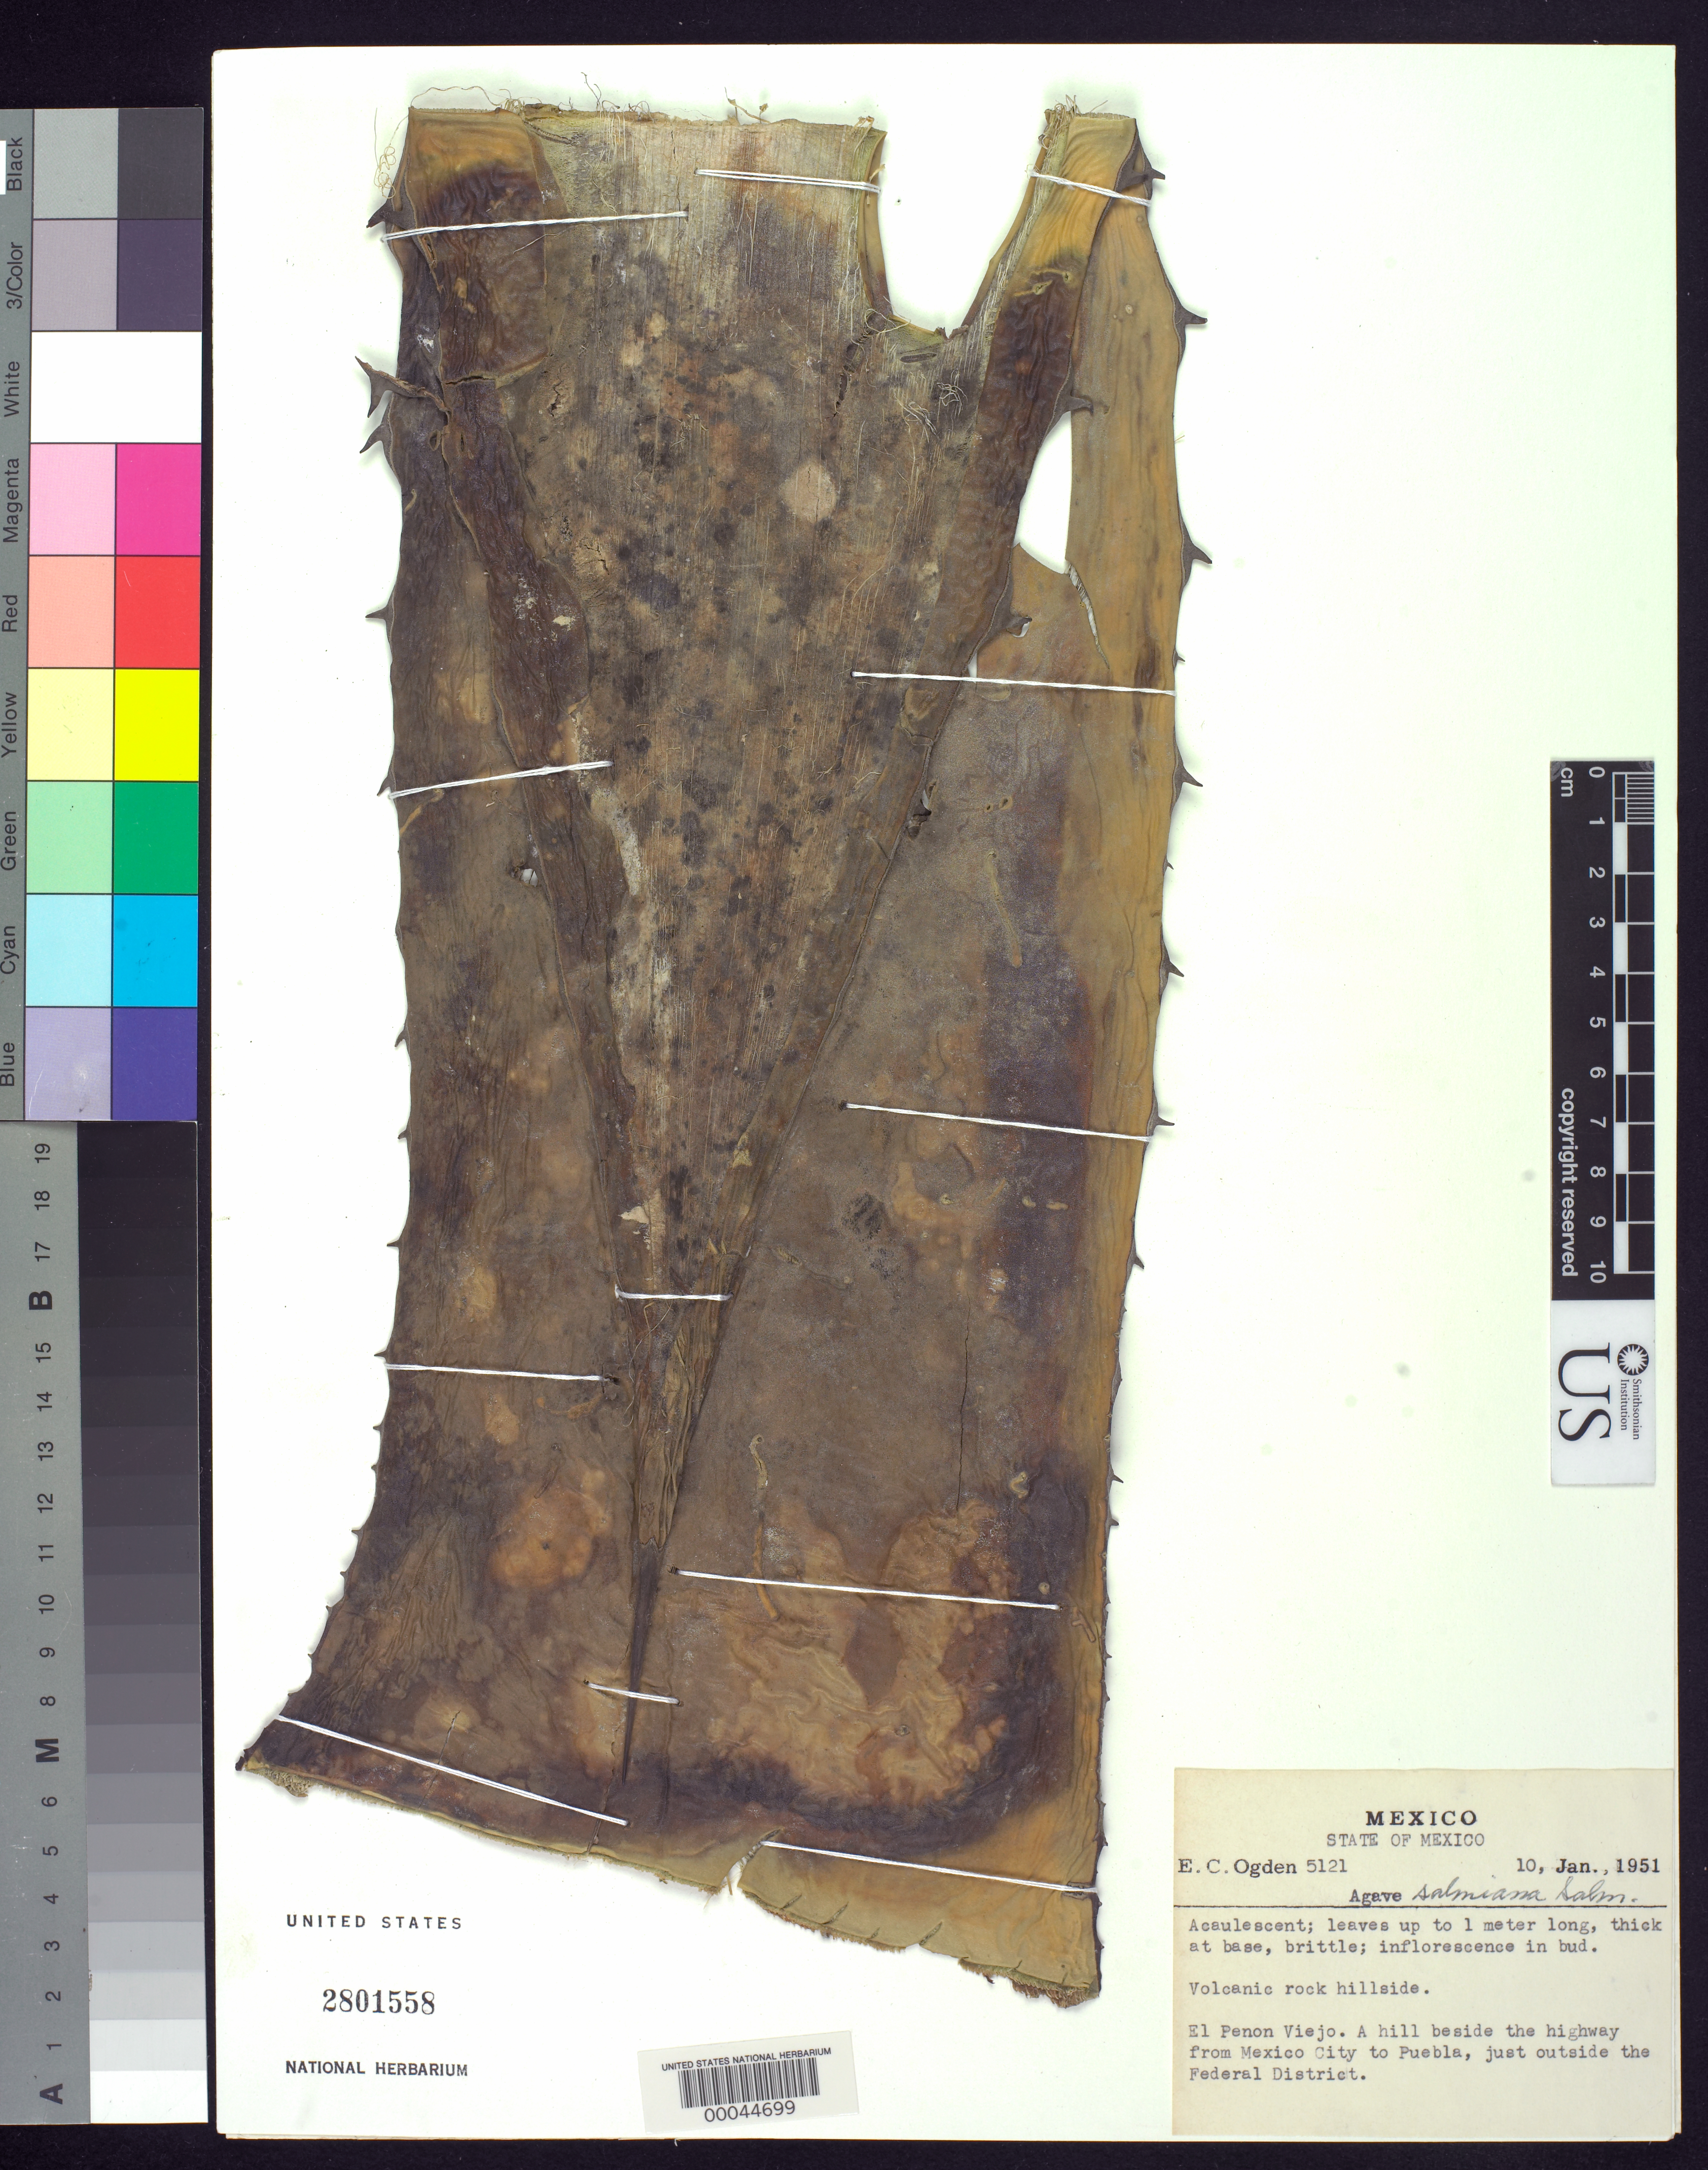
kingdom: Plantae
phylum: Tracheophyta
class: Liliopsida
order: Asparagales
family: Asparagaceae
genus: Agave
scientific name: Agave salmiana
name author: Otto ex Salm-Dyck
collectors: E. C. Ogden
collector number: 5121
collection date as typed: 10 Jan 1951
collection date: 1951-01-10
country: Mexico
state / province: México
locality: El Penon Viejo; a hill beside the highway from Mexico City to Puebla, just outside the Federal District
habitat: Volcanic rock hillside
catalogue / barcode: US 2801558